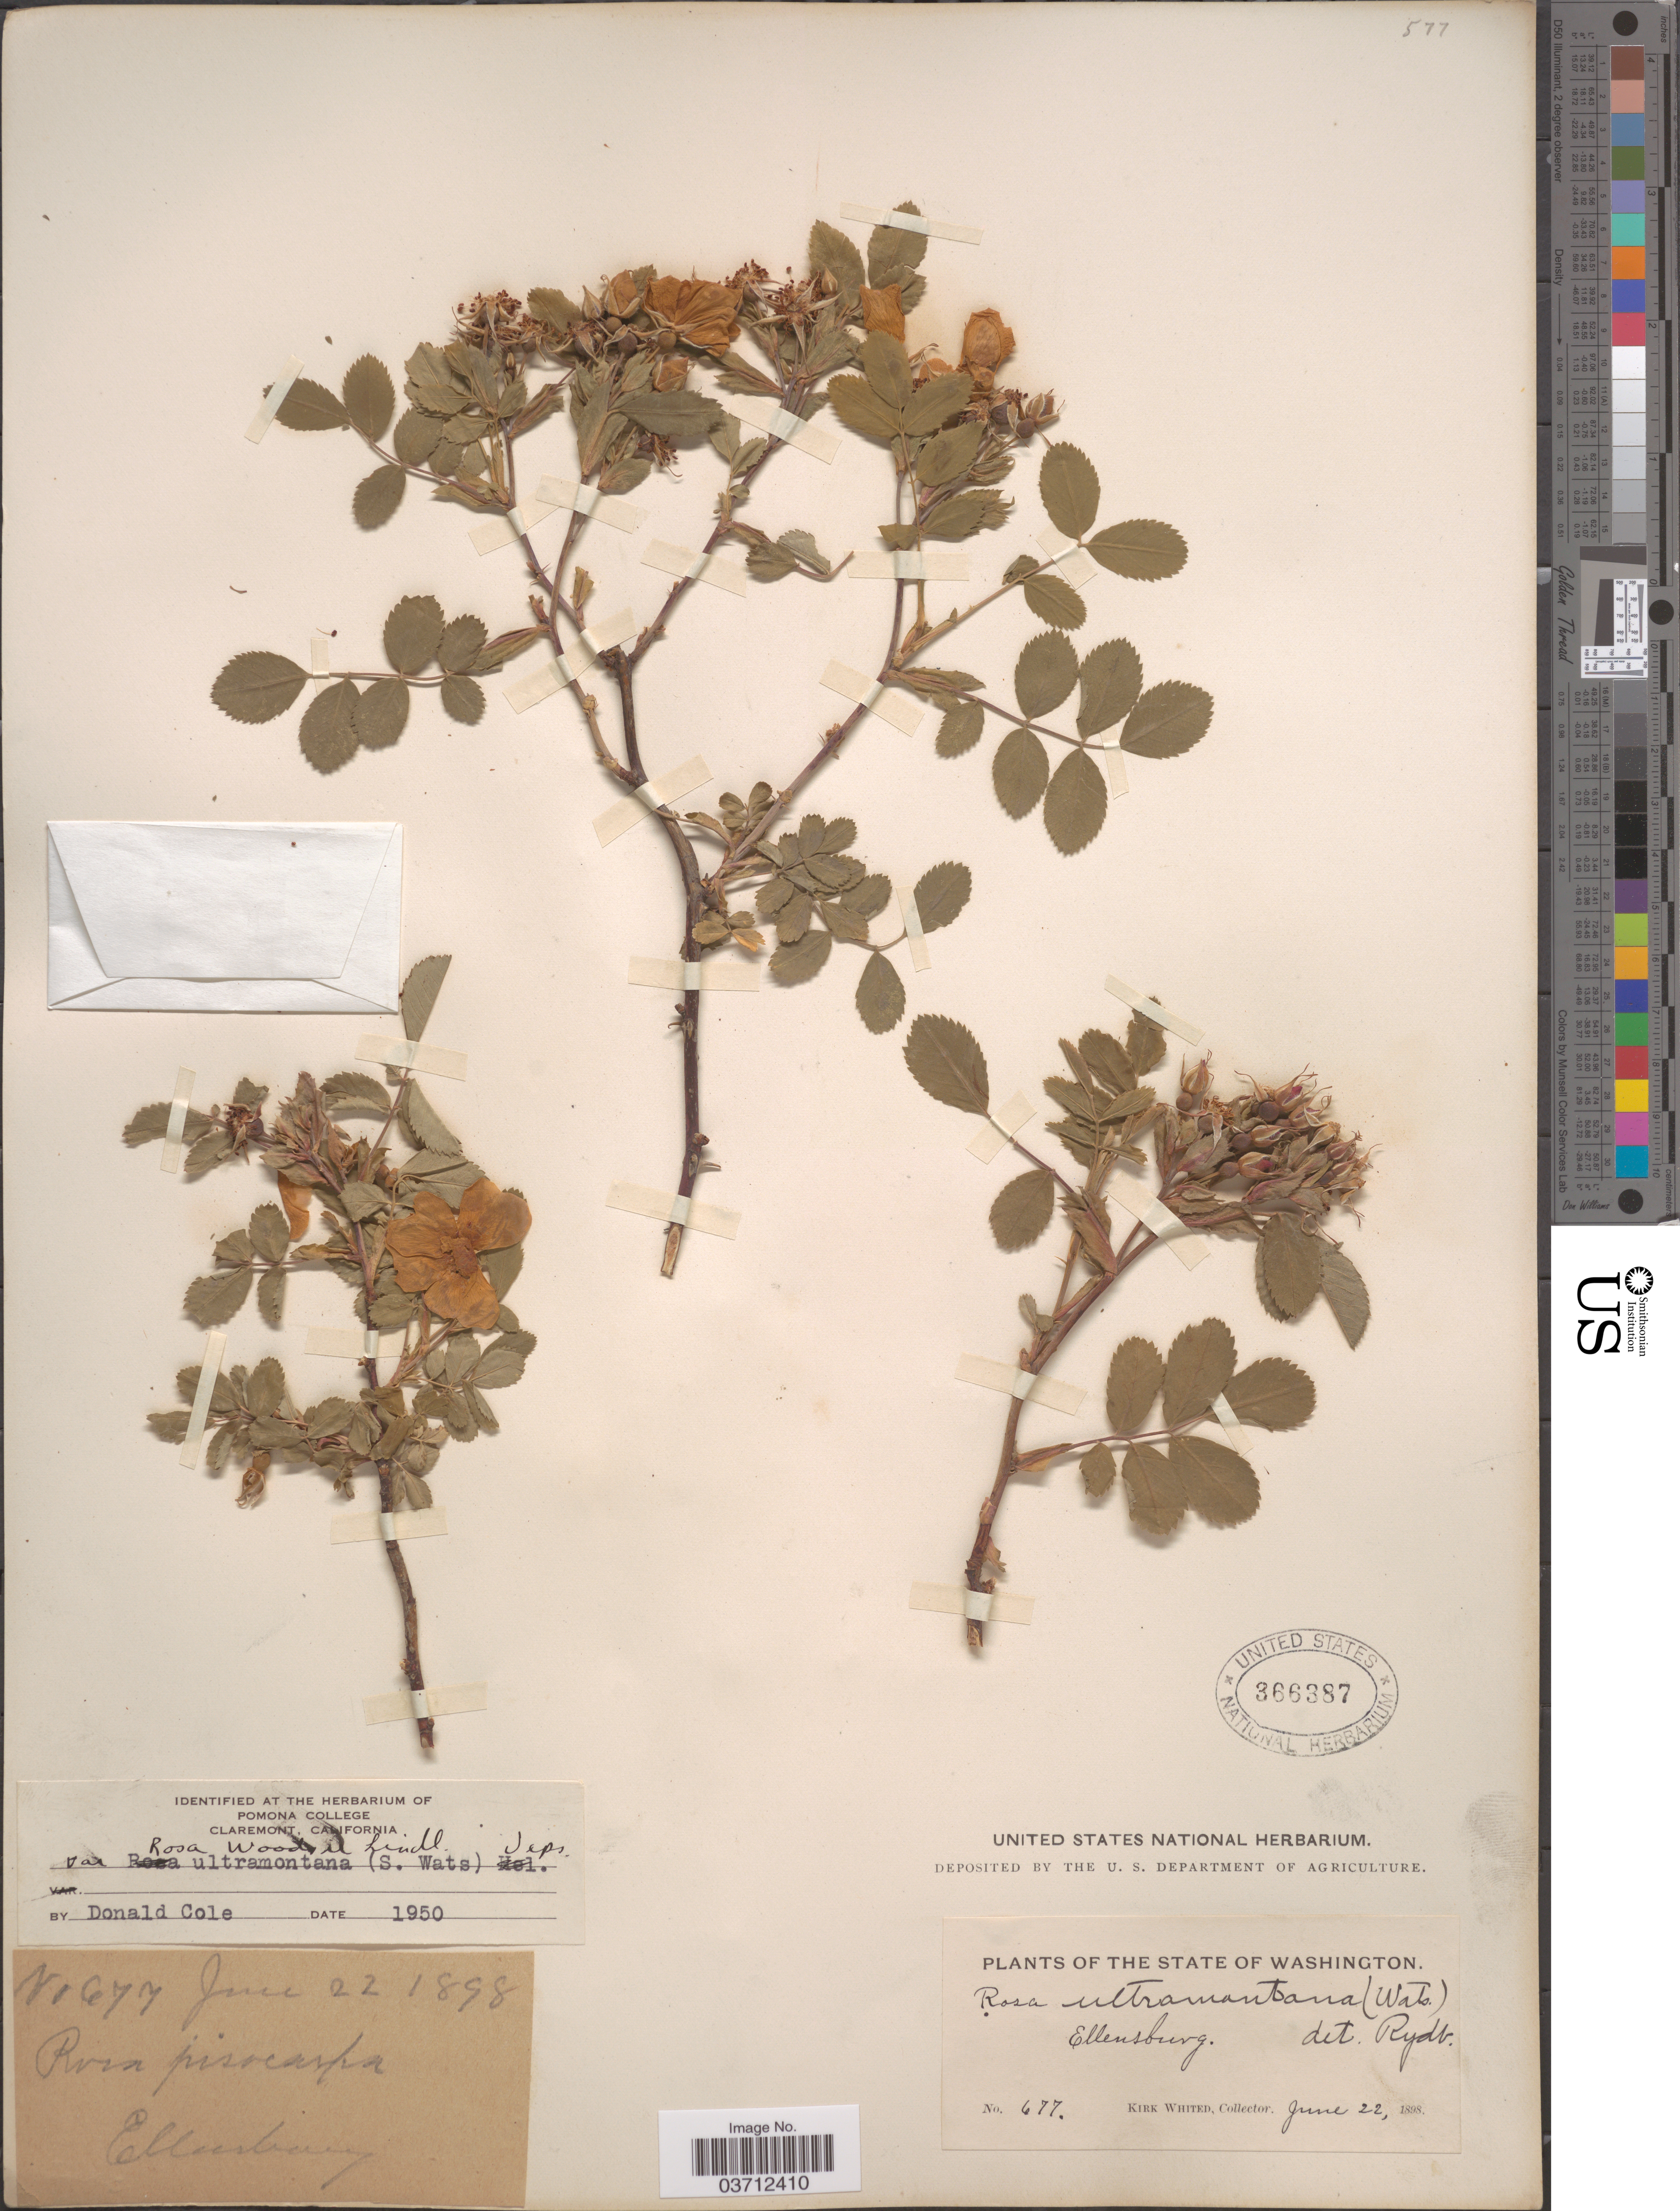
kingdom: Plantae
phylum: Tracheophyta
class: Magnoliopsida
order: Rosales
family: Rosaceae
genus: Rosa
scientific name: Rosa woodsii var. ultramontana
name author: Lindl.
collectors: K. Whited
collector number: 677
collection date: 1898-06-22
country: United States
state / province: Washington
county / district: Kittitas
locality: Ellensburg.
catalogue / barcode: US 366387